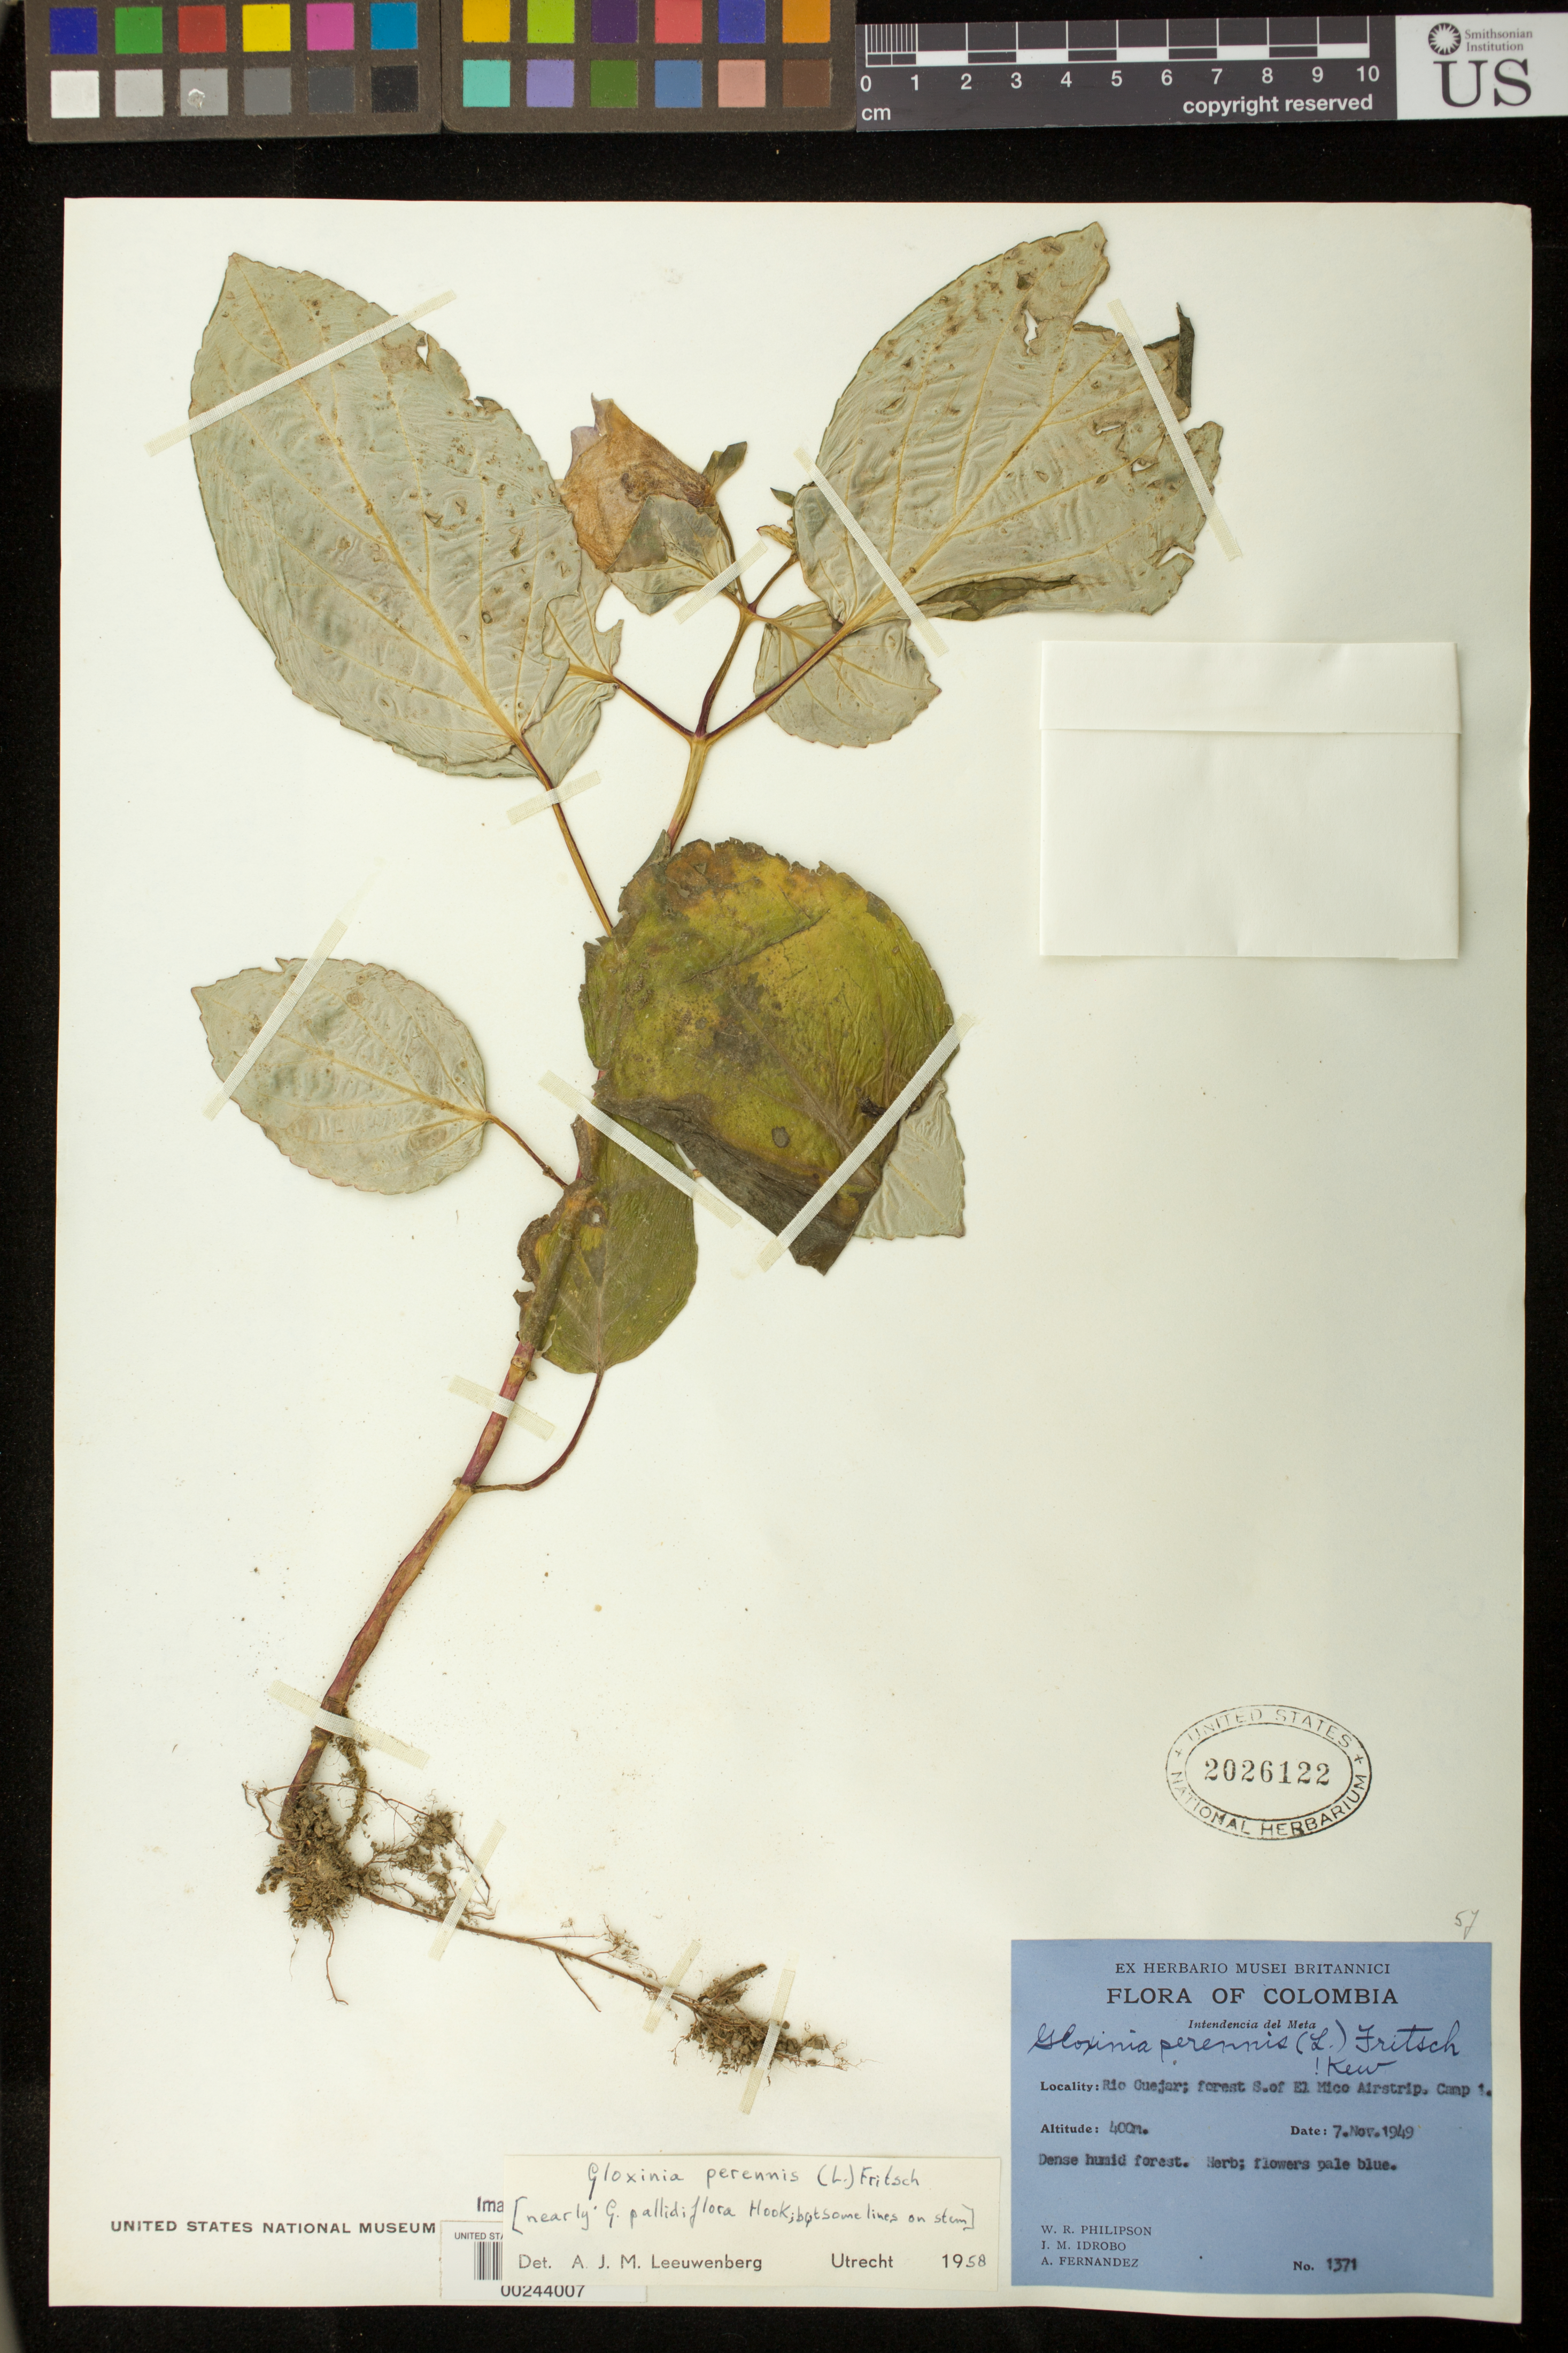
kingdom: Plantae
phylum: Tracheophyta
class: Magnoliopsida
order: Lamiales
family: Gesneriaceae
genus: Gloxinia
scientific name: Gloxinia perennis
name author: (L.) Fritsch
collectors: W. R. Philipson, J. M. Idrobo & A. Fernandez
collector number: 1371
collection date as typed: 07 Nov 1949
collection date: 1949-11-07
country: Colombia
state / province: Meta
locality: Rio Guejar, forest S of El Mico airstrip, camp 1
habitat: Dense humid forest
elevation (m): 400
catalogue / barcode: US 2026122